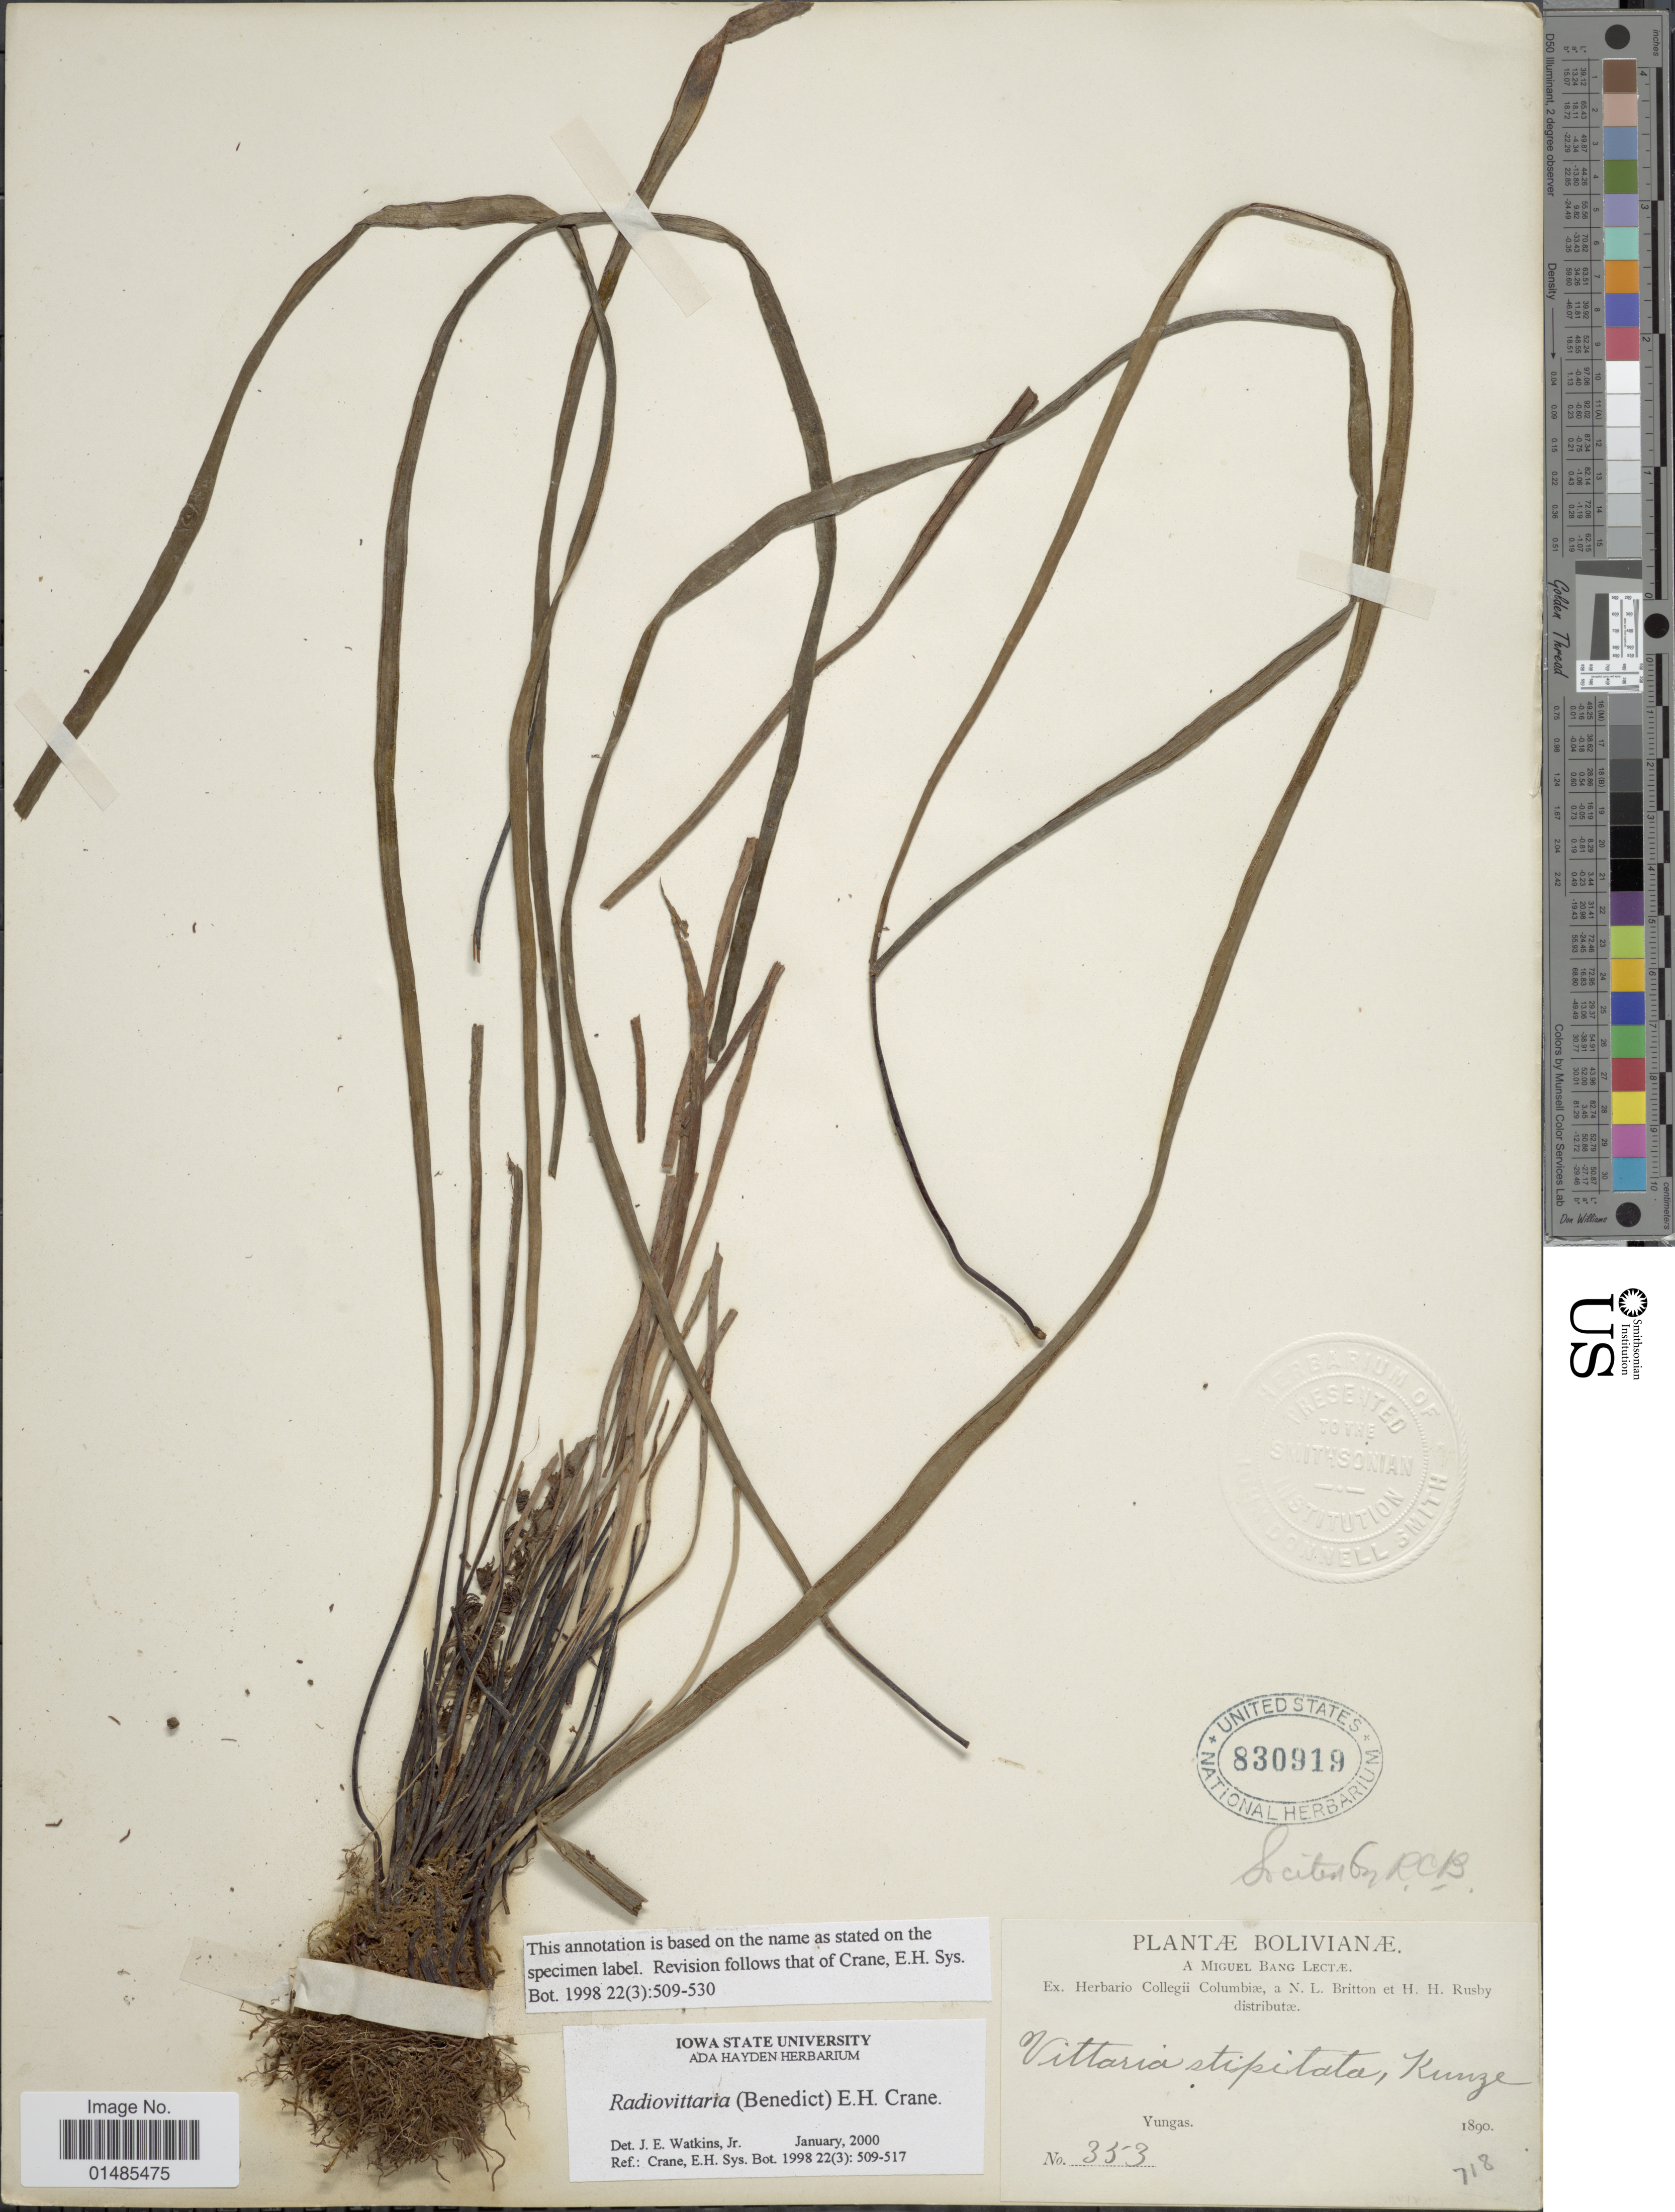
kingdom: Plantae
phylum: Tracheophyta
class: Polypodiopsida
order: Polypodiales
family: Pteridaceae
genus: Radiovittaria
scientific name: Radiovittaria stipitata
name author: (Kunze) E.H. Crane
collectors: M. Bang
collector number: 353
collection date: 1890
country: Bolivia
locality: Yungas.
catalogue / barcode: US 830919